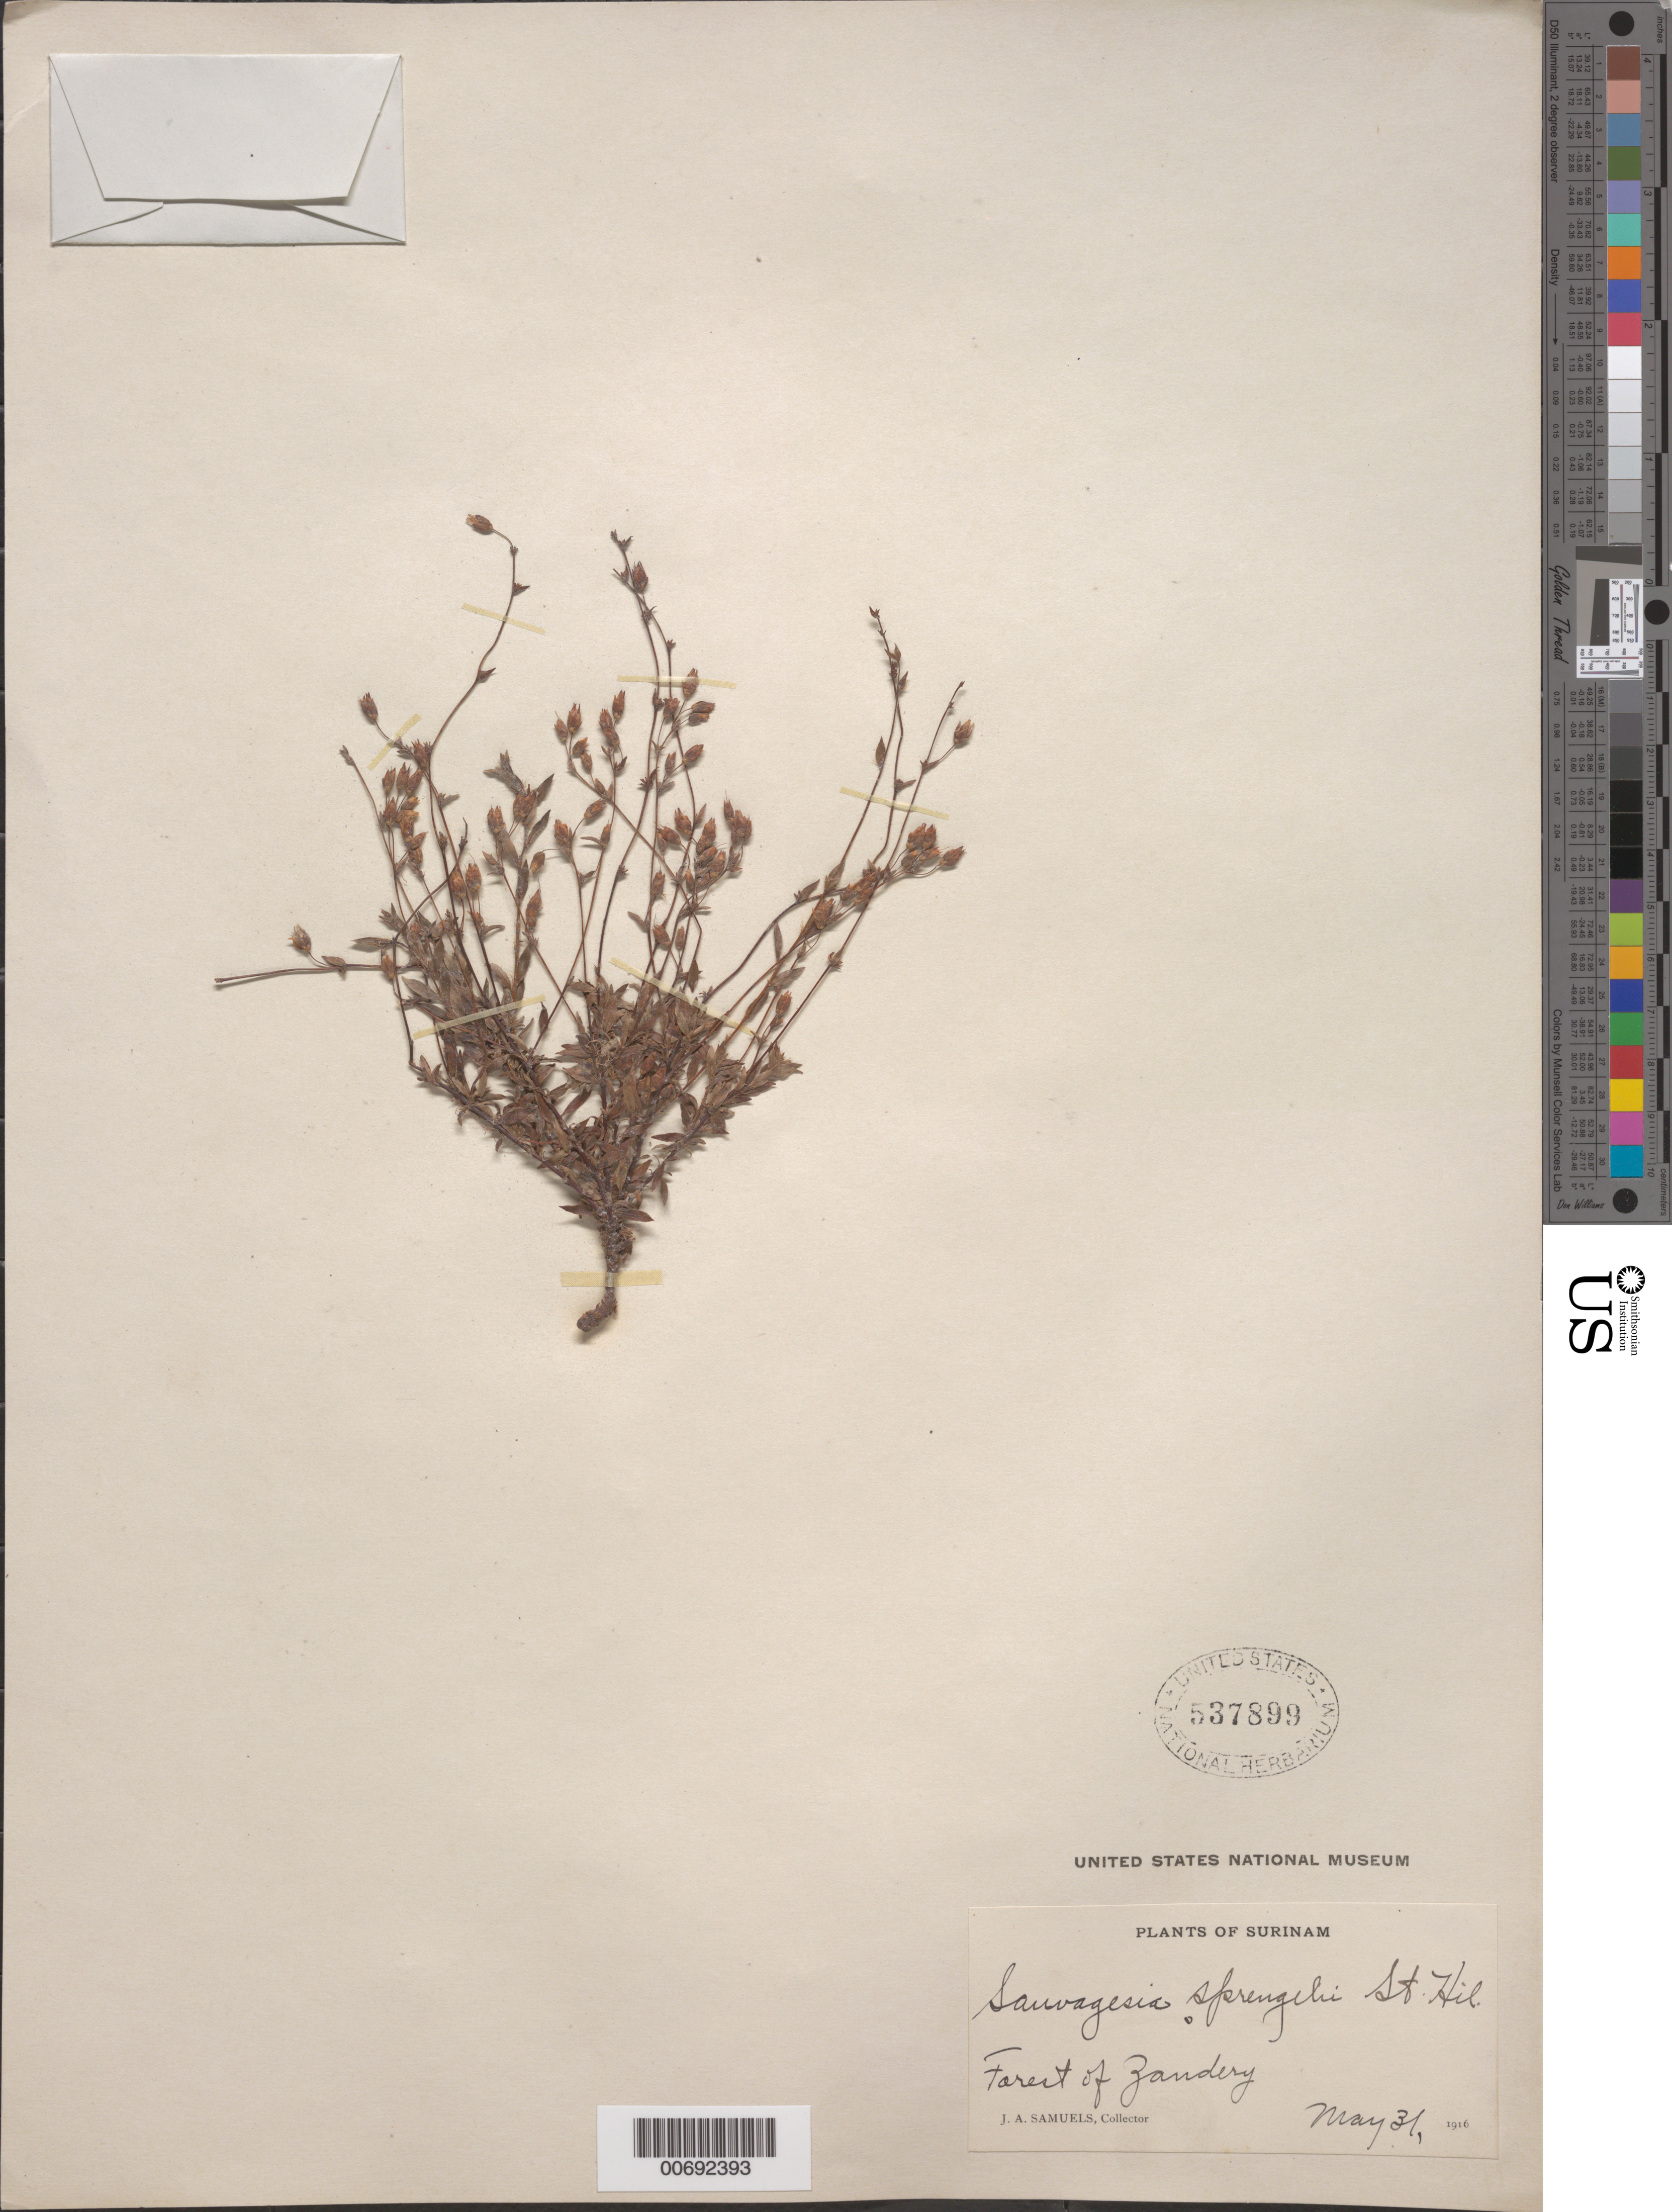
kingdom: Plantae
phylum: Tracheophyta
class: Magnoliopsida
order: Malpighiales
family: Ochnaceae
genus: Sauvagesia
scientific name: Sauvagesia sprengelii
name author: A. St.-Hil.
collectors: J. A. Samuels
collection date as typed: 31-May-16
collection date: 1916-05-31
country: Suriname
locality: Zanderij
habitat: Forest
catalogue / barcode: US 537899